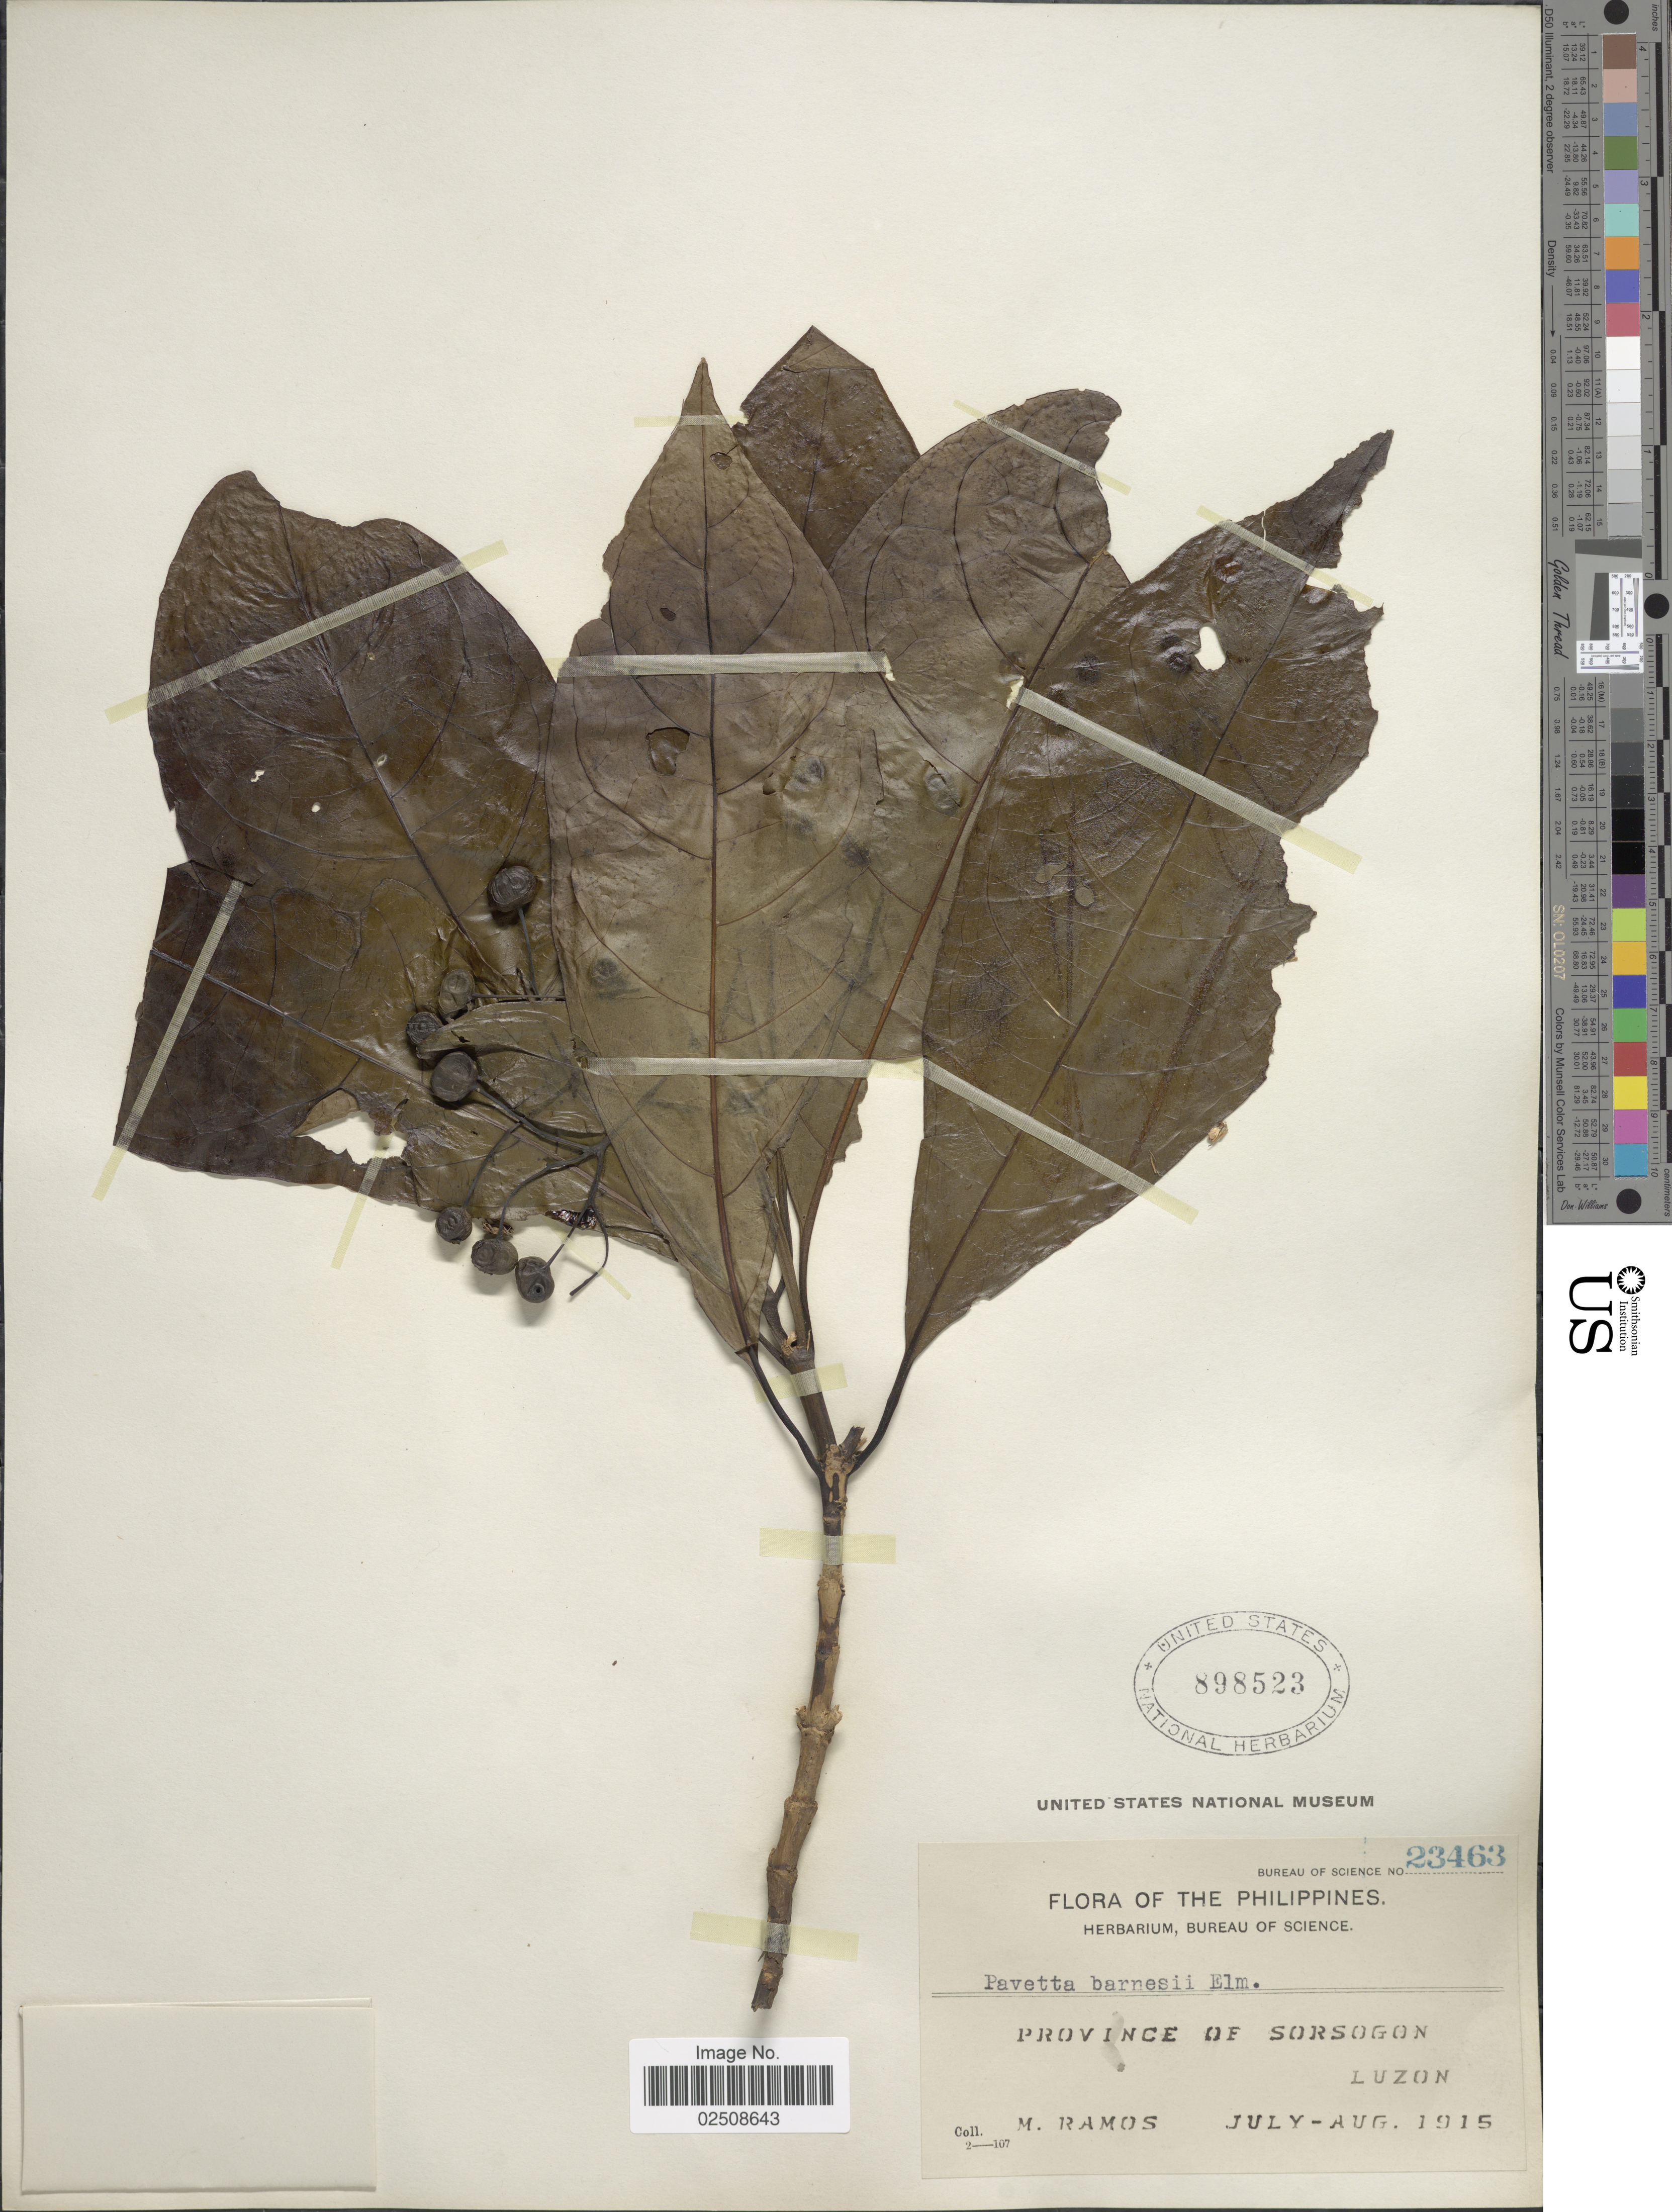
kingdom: Plantae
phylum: Tracheophyta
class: Magnoliopsida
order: Gentianales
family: Rubiaceae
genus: Pavetta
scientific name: Pavetta indica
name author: L.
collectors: M. Ramos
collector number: Bureau of Science 23463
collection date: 1915-07/1915-08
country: Philippines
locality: Province of Sorsogon. Luzon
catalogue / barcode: US 898523